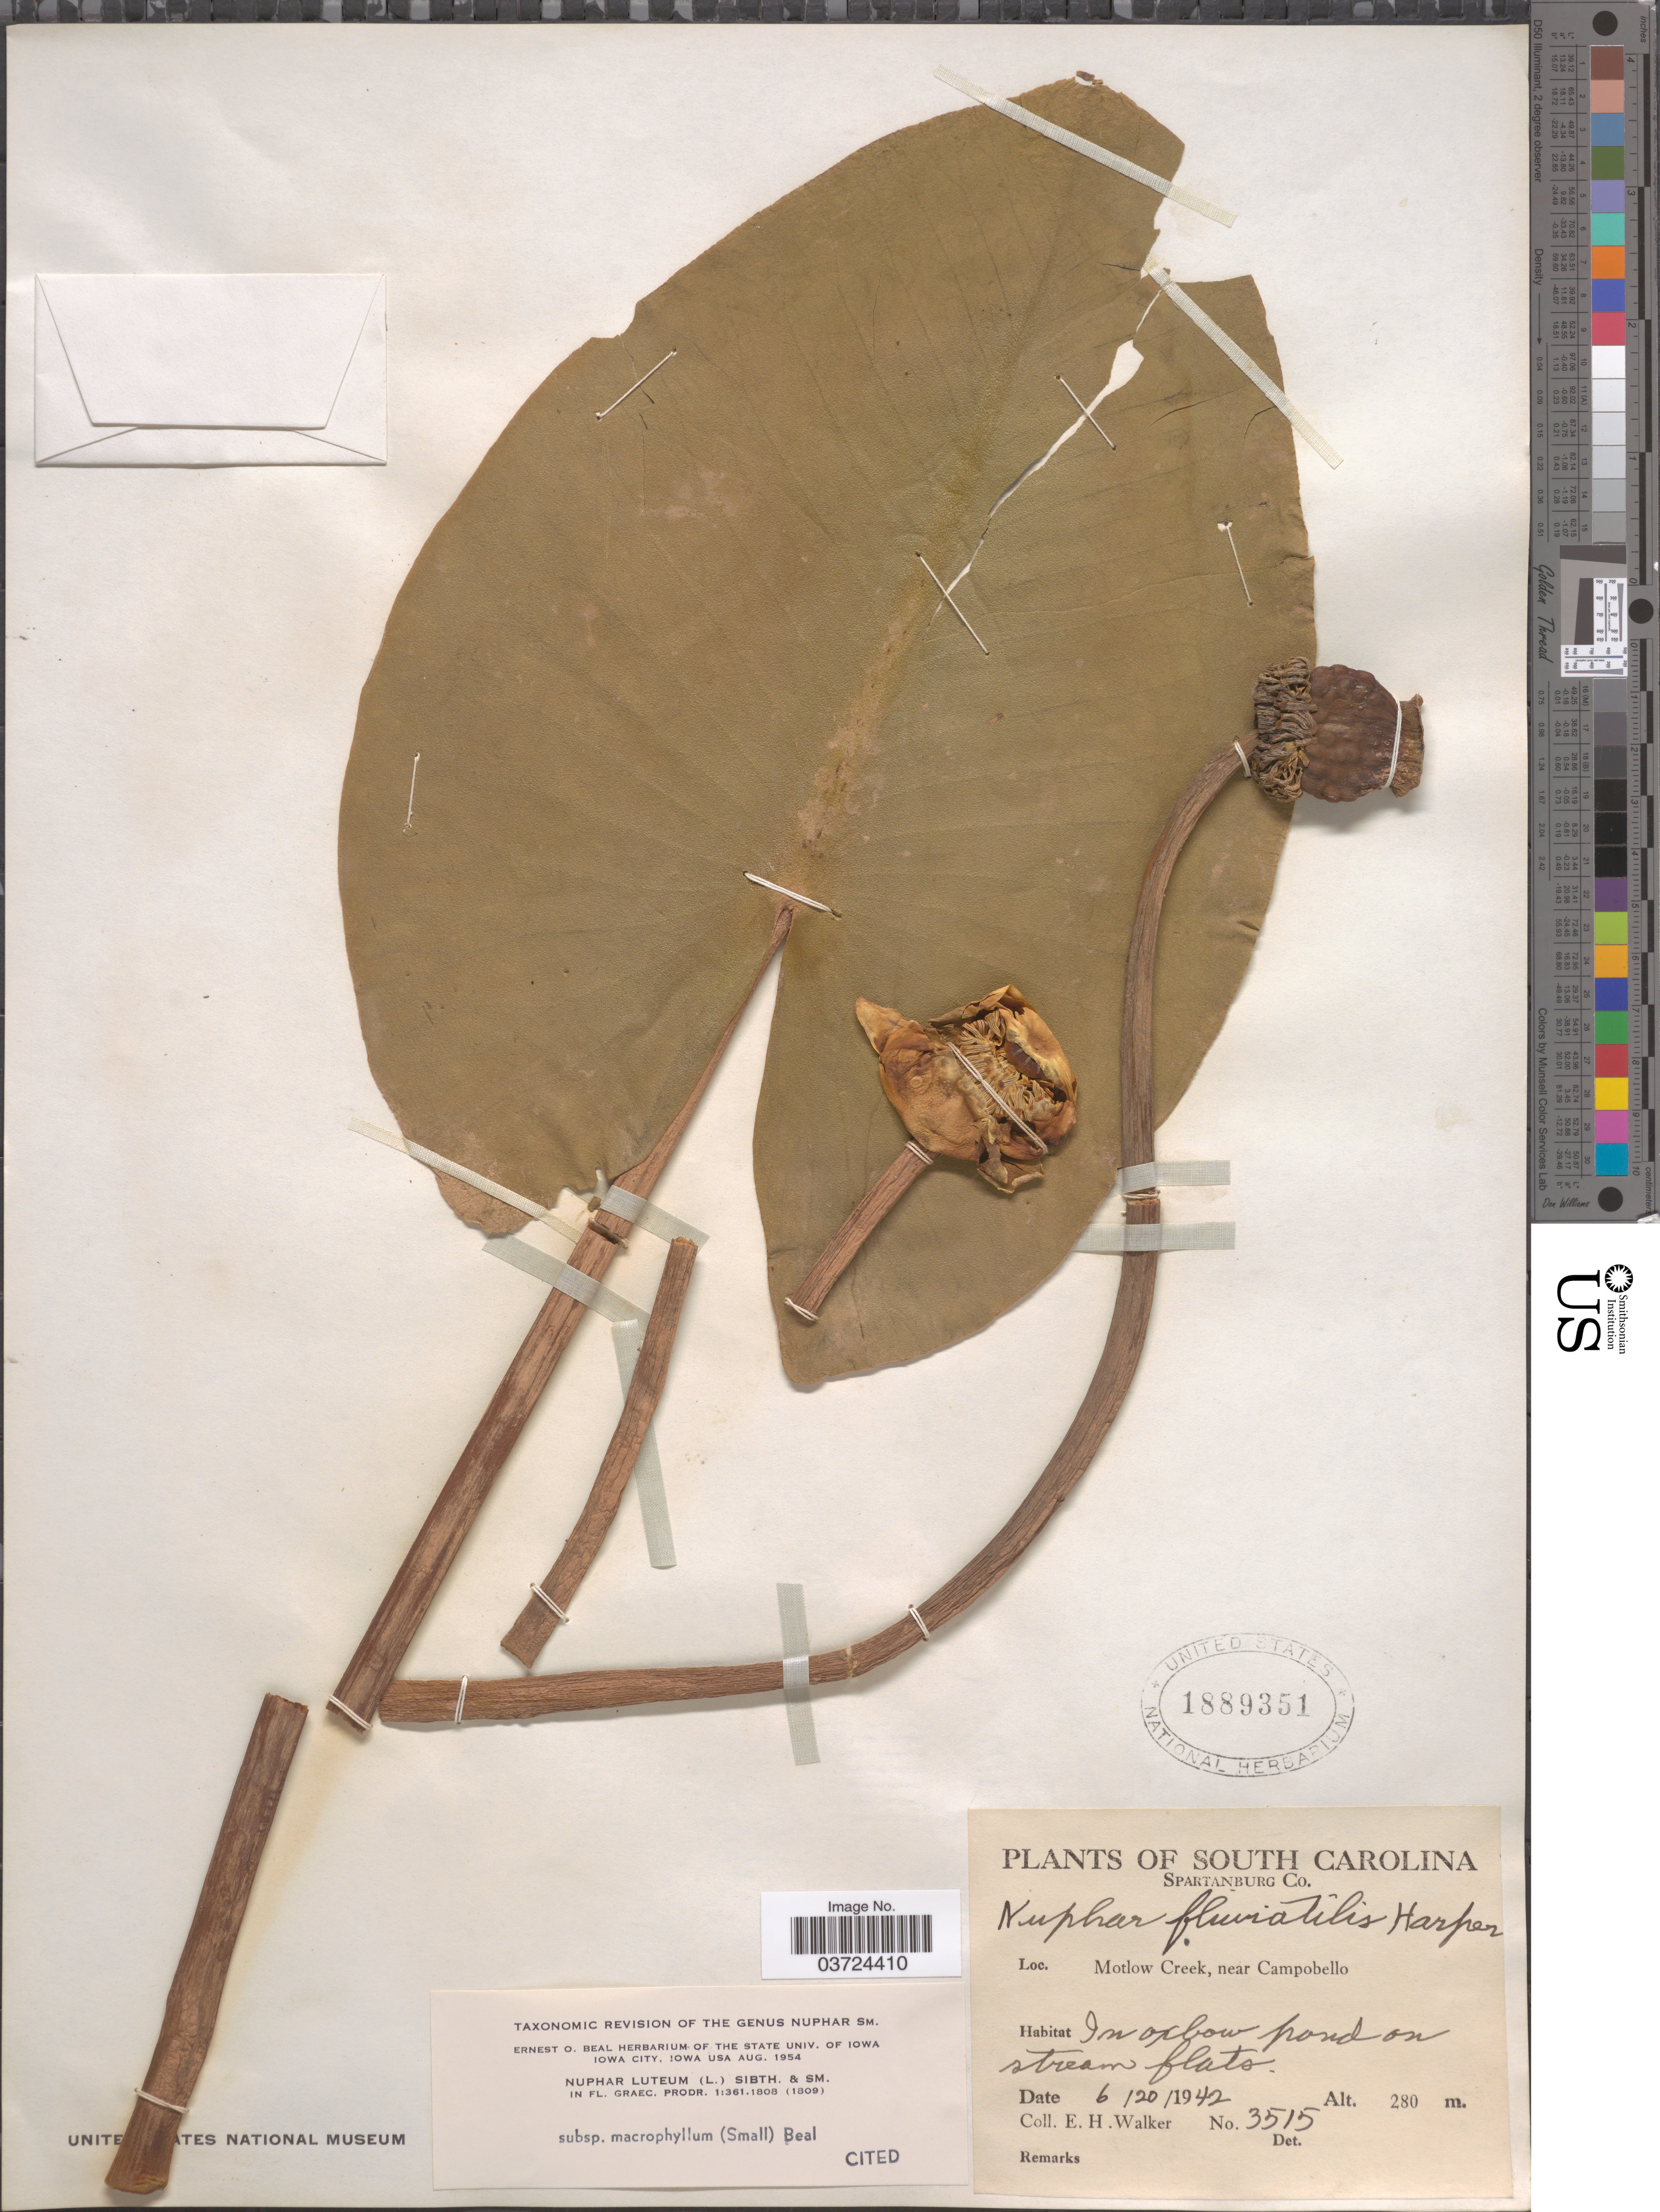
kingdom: Plantae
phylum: Tracheophyta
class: Magnoliopsida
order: Nymphaeales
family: Nymphaeaceae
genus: Nuphar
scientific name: Nuphar advena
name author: (Aiton) W.T. Aiton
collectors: E. H. Walker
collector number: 3515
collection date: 1942-06-20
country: United States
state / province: South Carolina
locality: Spartanburg Co. Motlow Creek, near Campobello. In oxbow pond on stream flats.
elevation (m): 280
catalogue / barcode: US 1889351